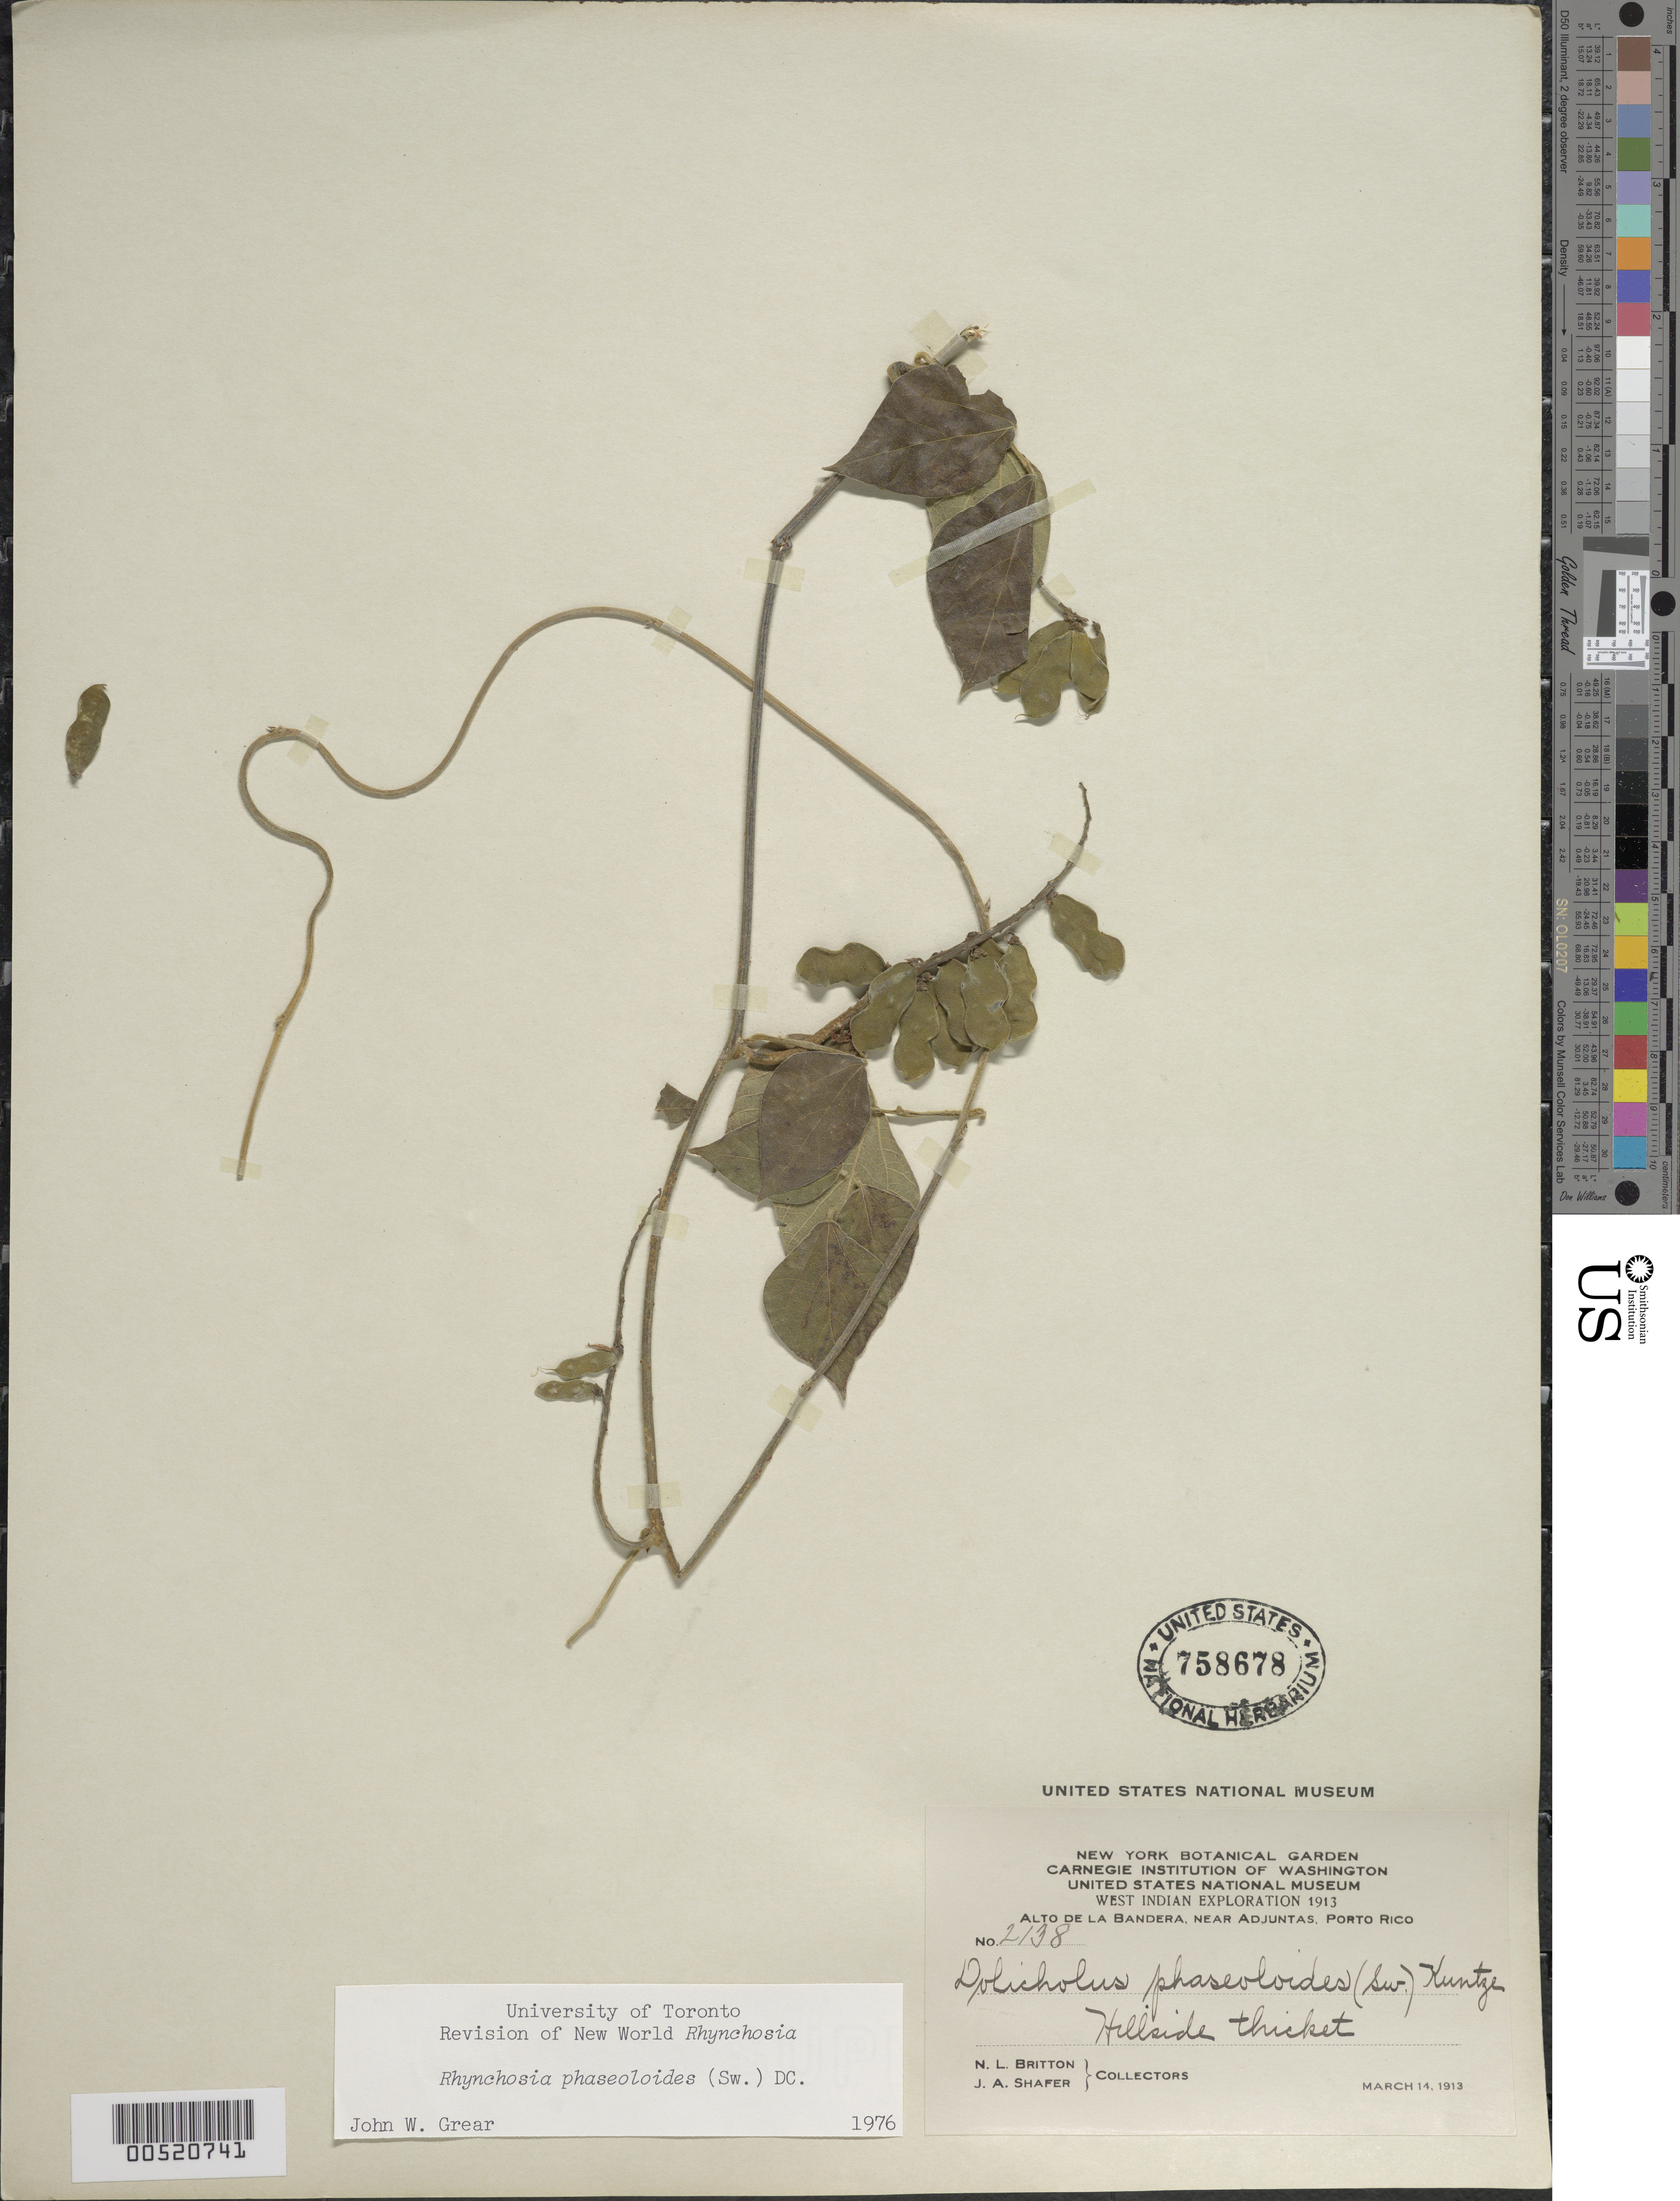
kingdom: Plantae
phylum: Tracheophyta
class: Magnoliopsida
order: Fabales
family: Fabaceae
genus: Rhynchosia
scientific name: Rhynchosia phaseoloides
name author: (Sw.) DC.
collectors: N. Britton & J. A. Shafer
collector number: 2138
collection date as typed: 14 Mar 1913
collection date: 1913-03-14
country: Puerto Rico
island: Greater Antilles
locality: Adjuntas; near Alto de la Bandera. Hillside thicket.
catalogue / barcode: US 758678